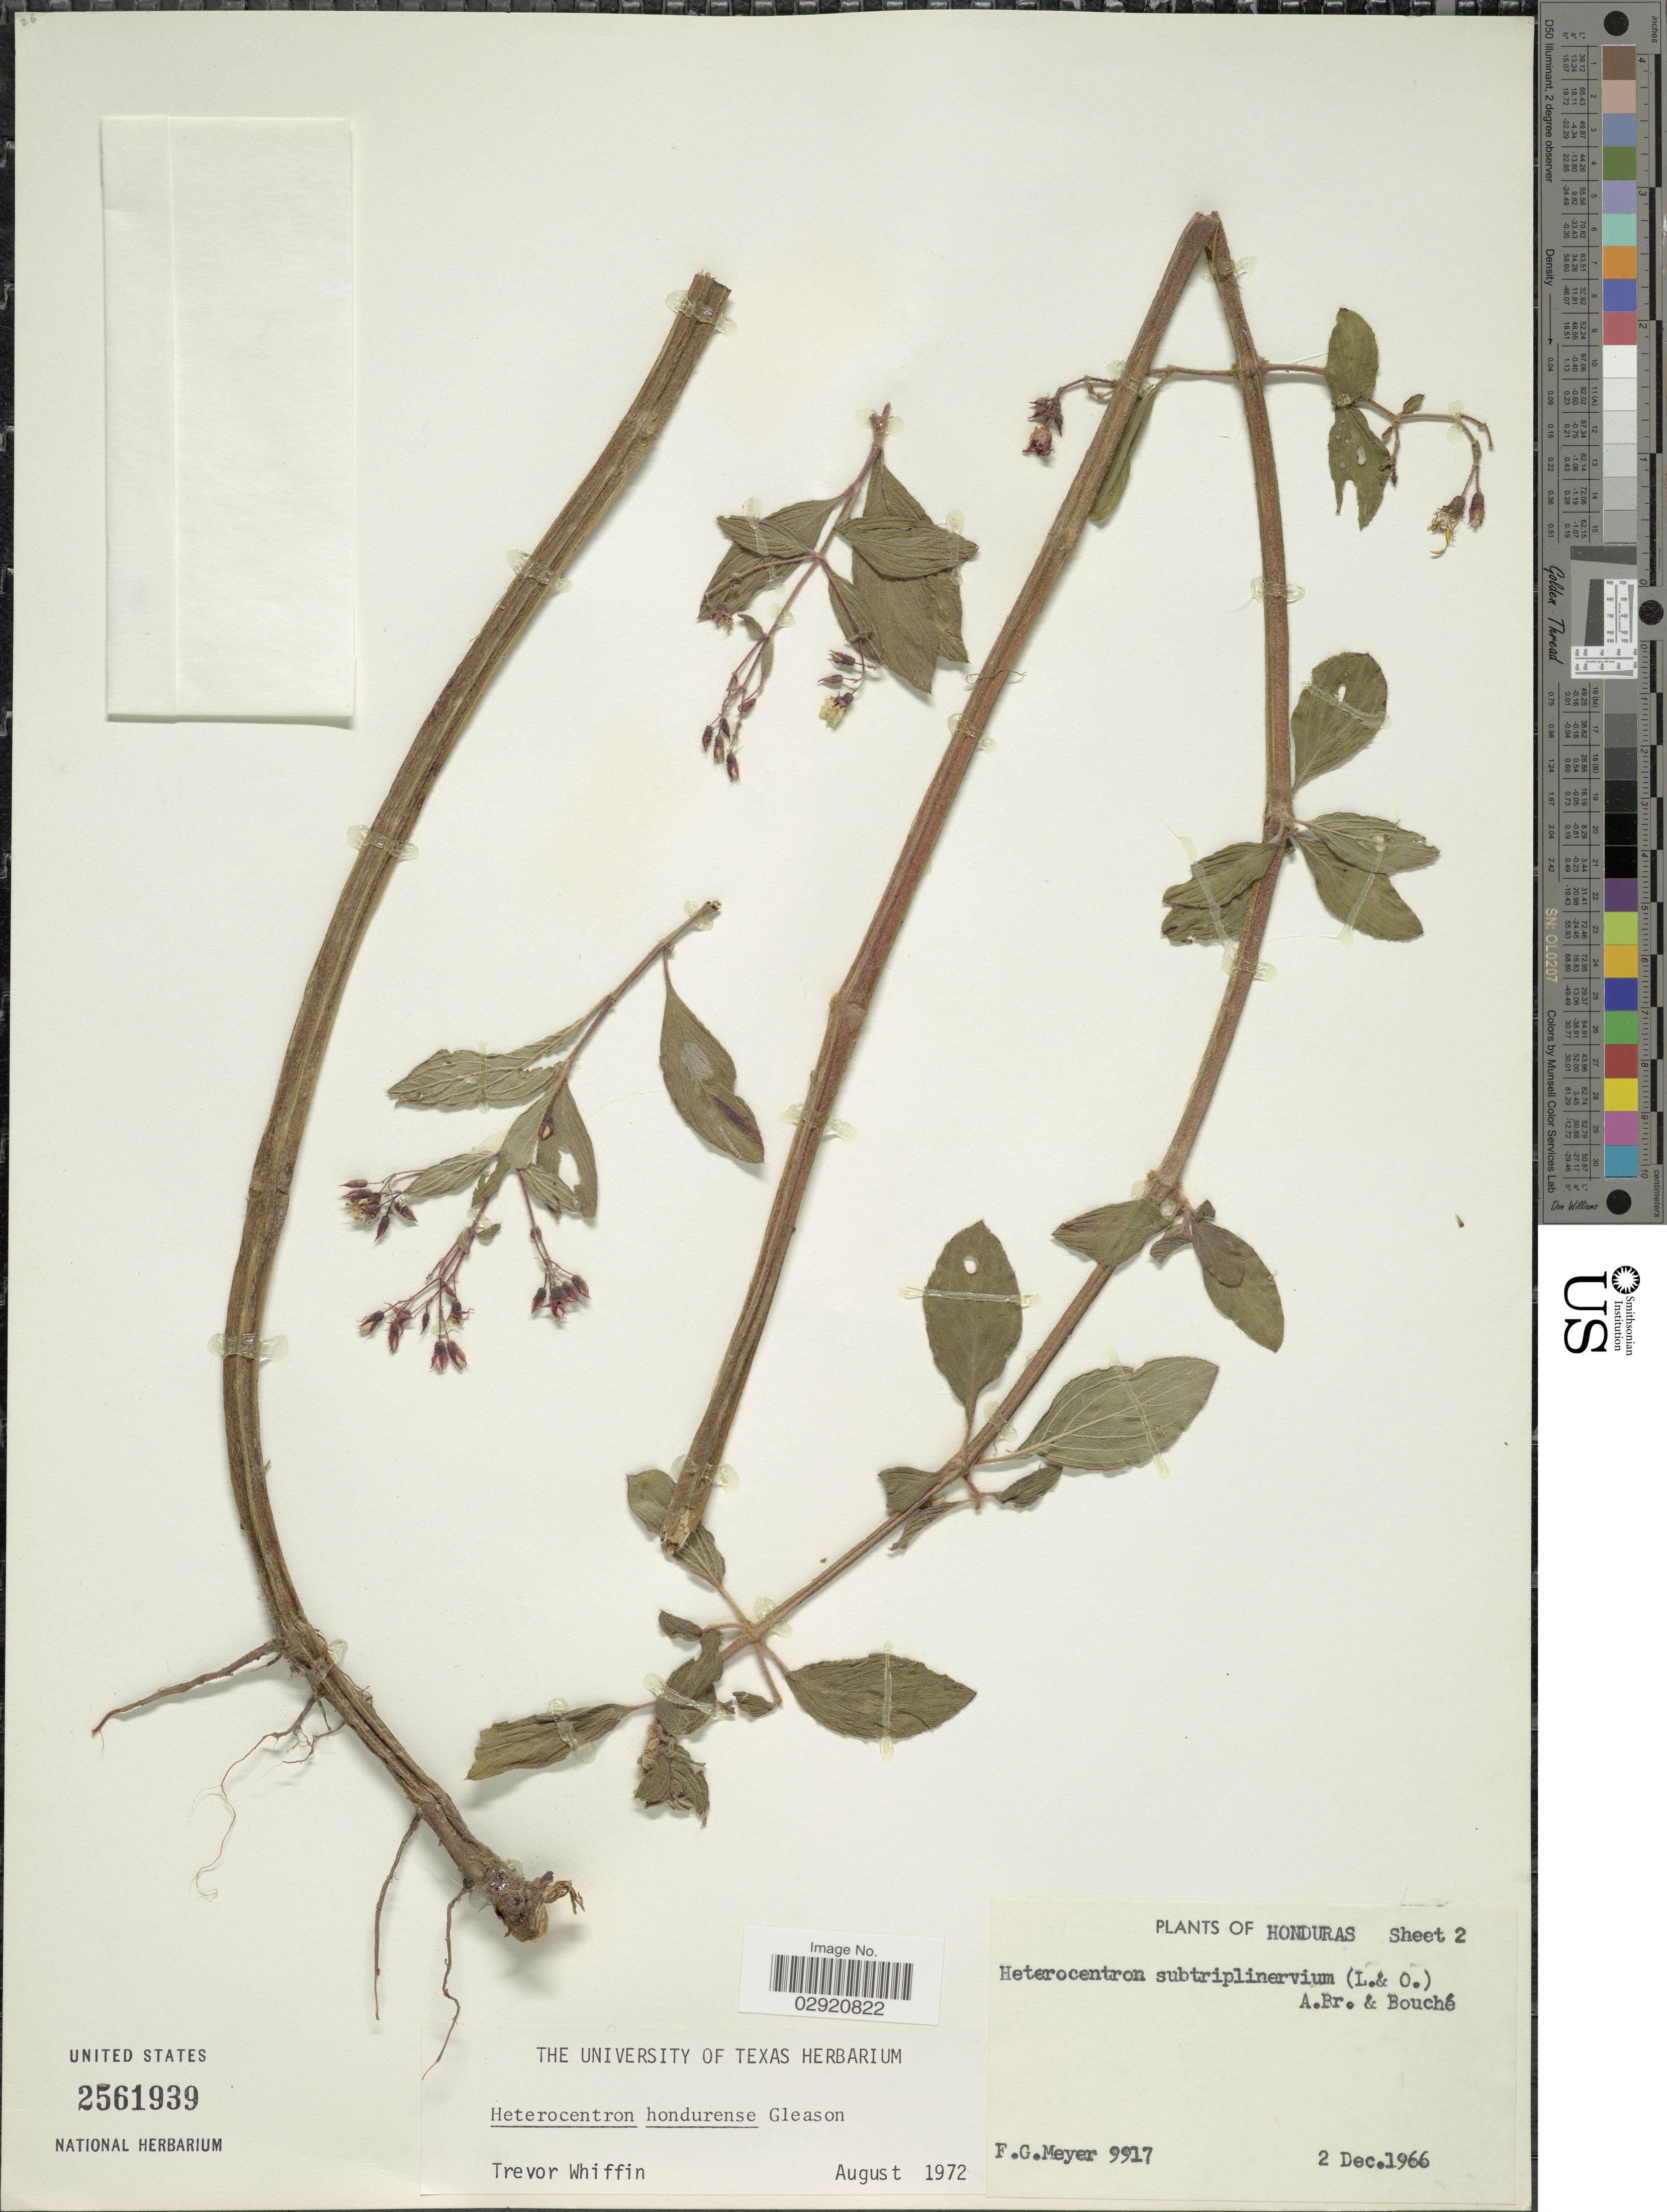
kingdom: Plantae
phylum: Tracheophyta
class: Magnoliopsida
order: Myrtales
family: Melastomataceae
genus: Heterocentron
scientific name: Heterocentron hondurense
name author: Gleason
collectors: F. G. Meyer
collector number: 9917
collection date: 1966-12-02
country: Honduras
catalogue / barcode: US 2561939